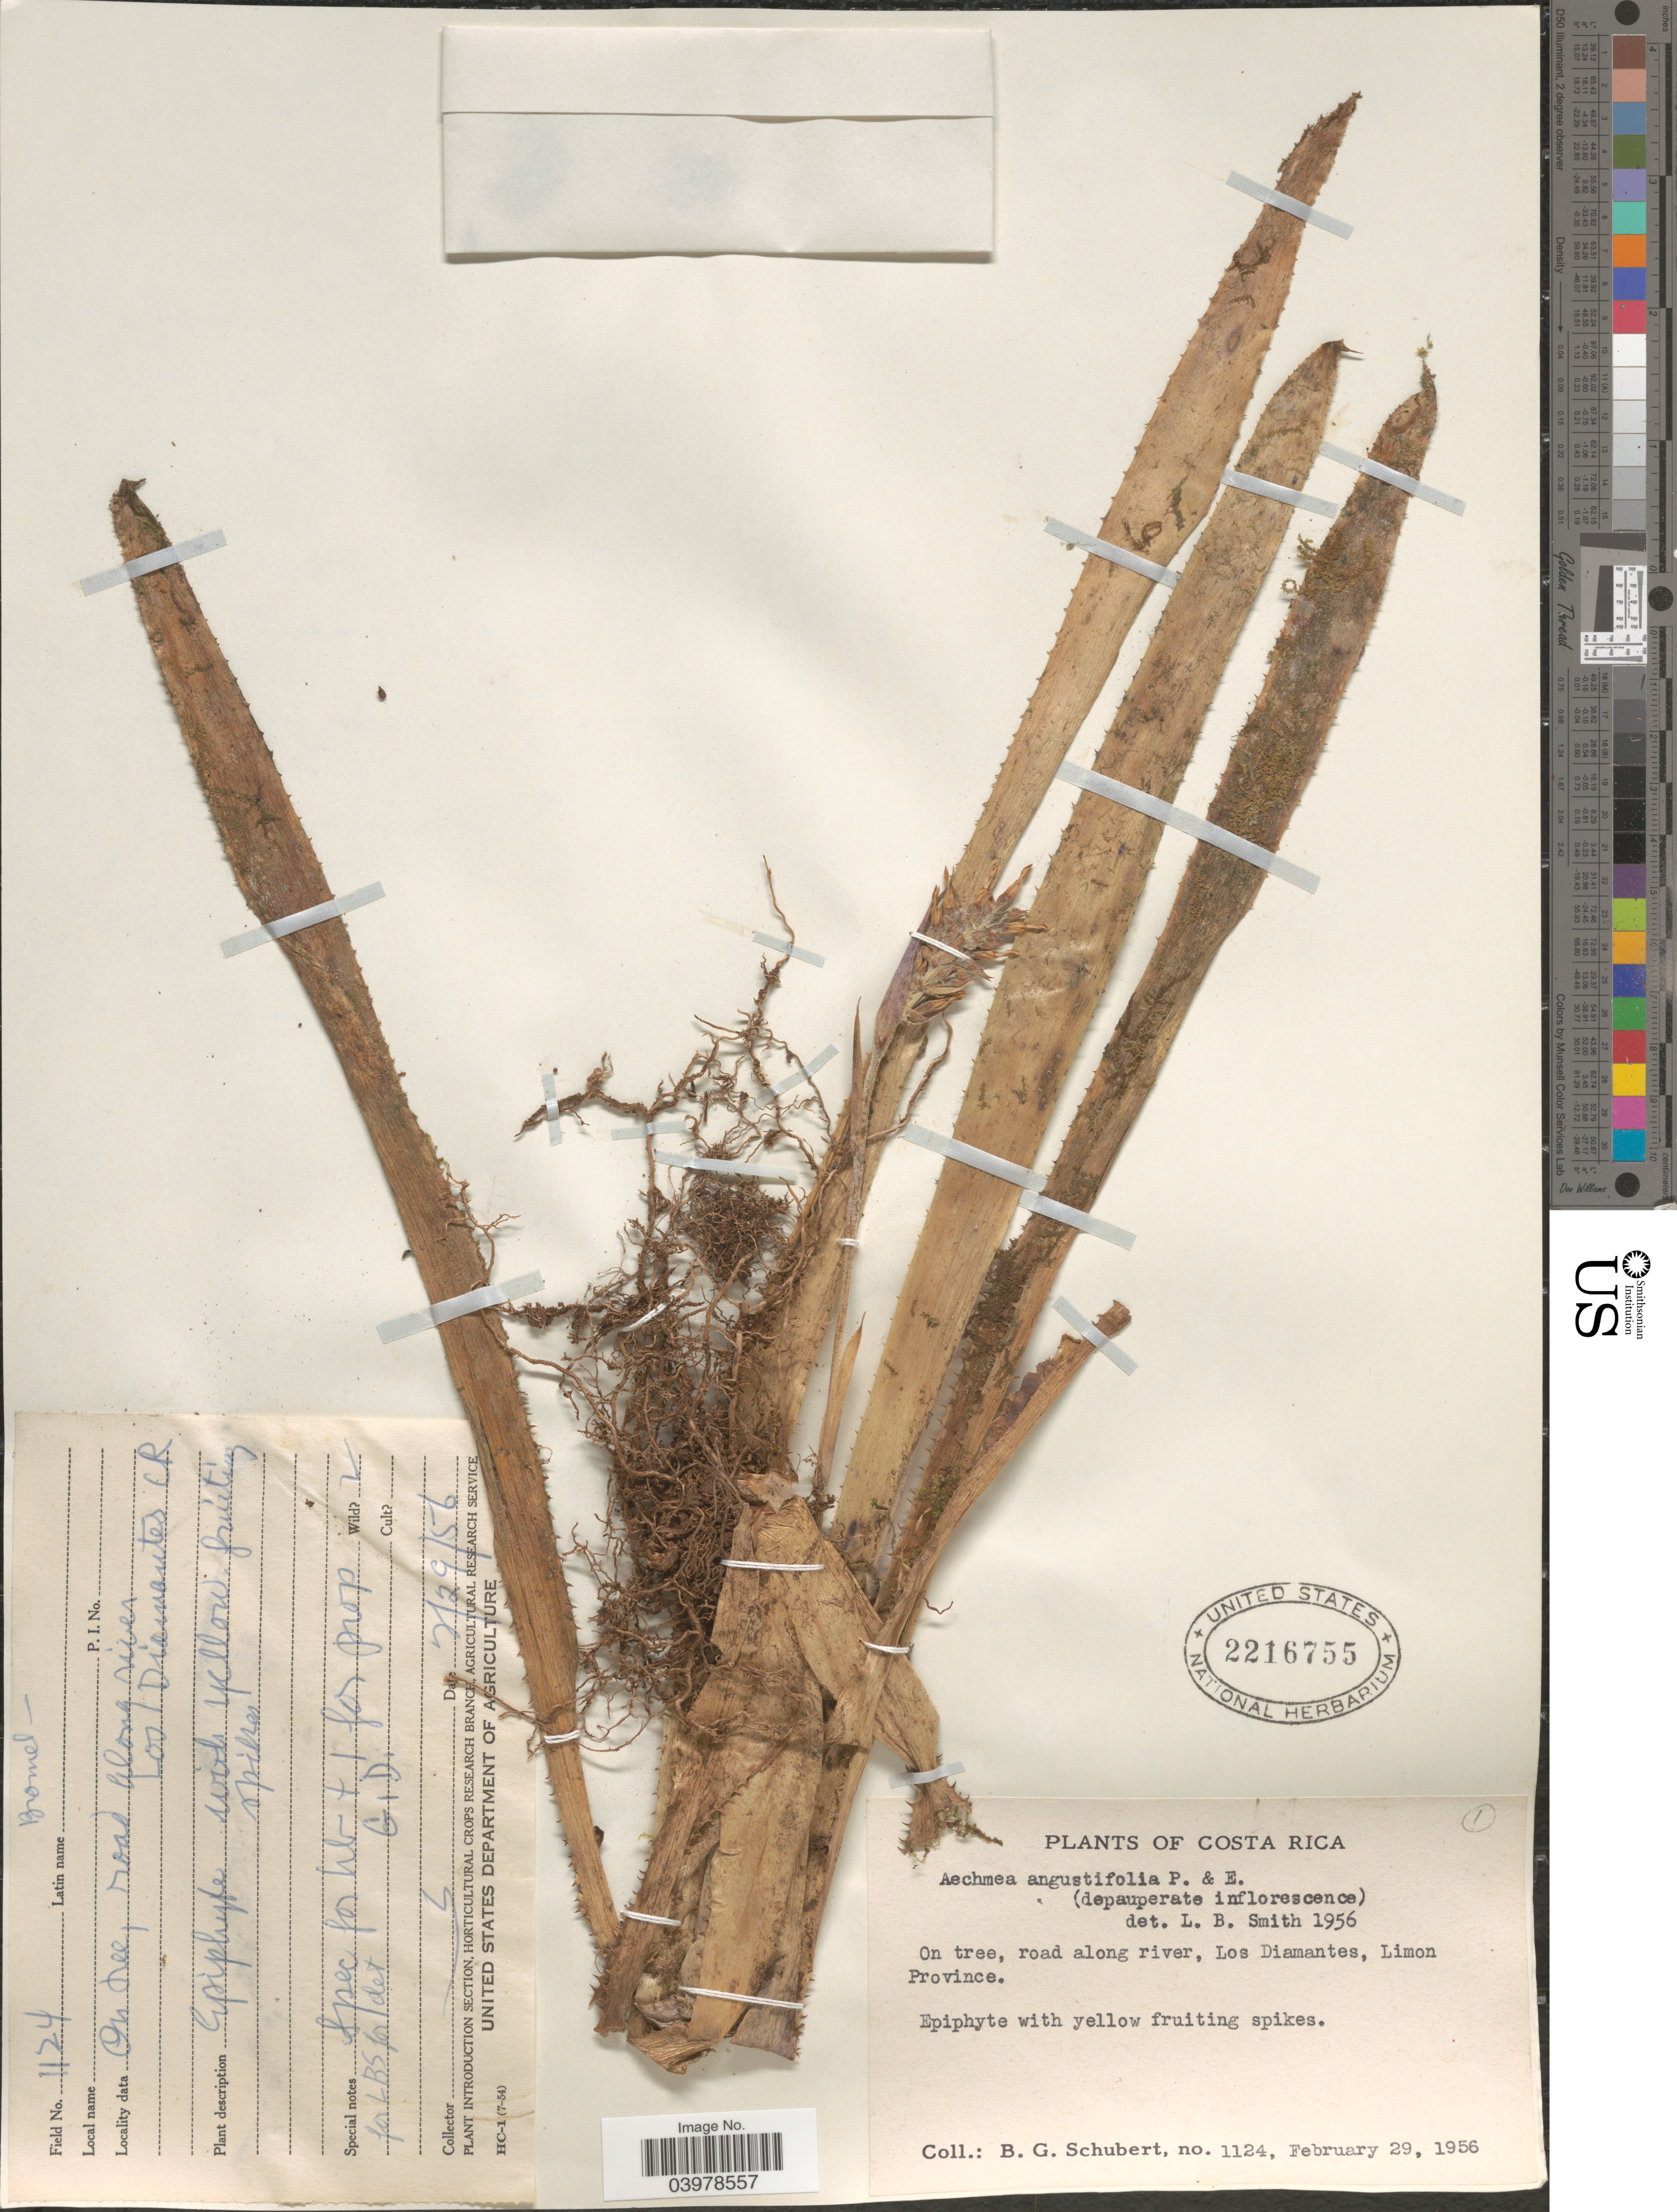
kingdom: Plantae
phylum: Tracheophyta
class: Liliopsida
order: Poales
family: Bromeliaceae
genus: Aechmea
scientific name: Aechmea angustifolia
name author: Poepp. & Endl.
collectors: B. Schubert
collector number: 1124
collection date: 1956-02-29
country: Costa Rica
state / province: Limón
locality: On tree, road along river, Los Diamantes.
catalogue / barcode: US 2216755